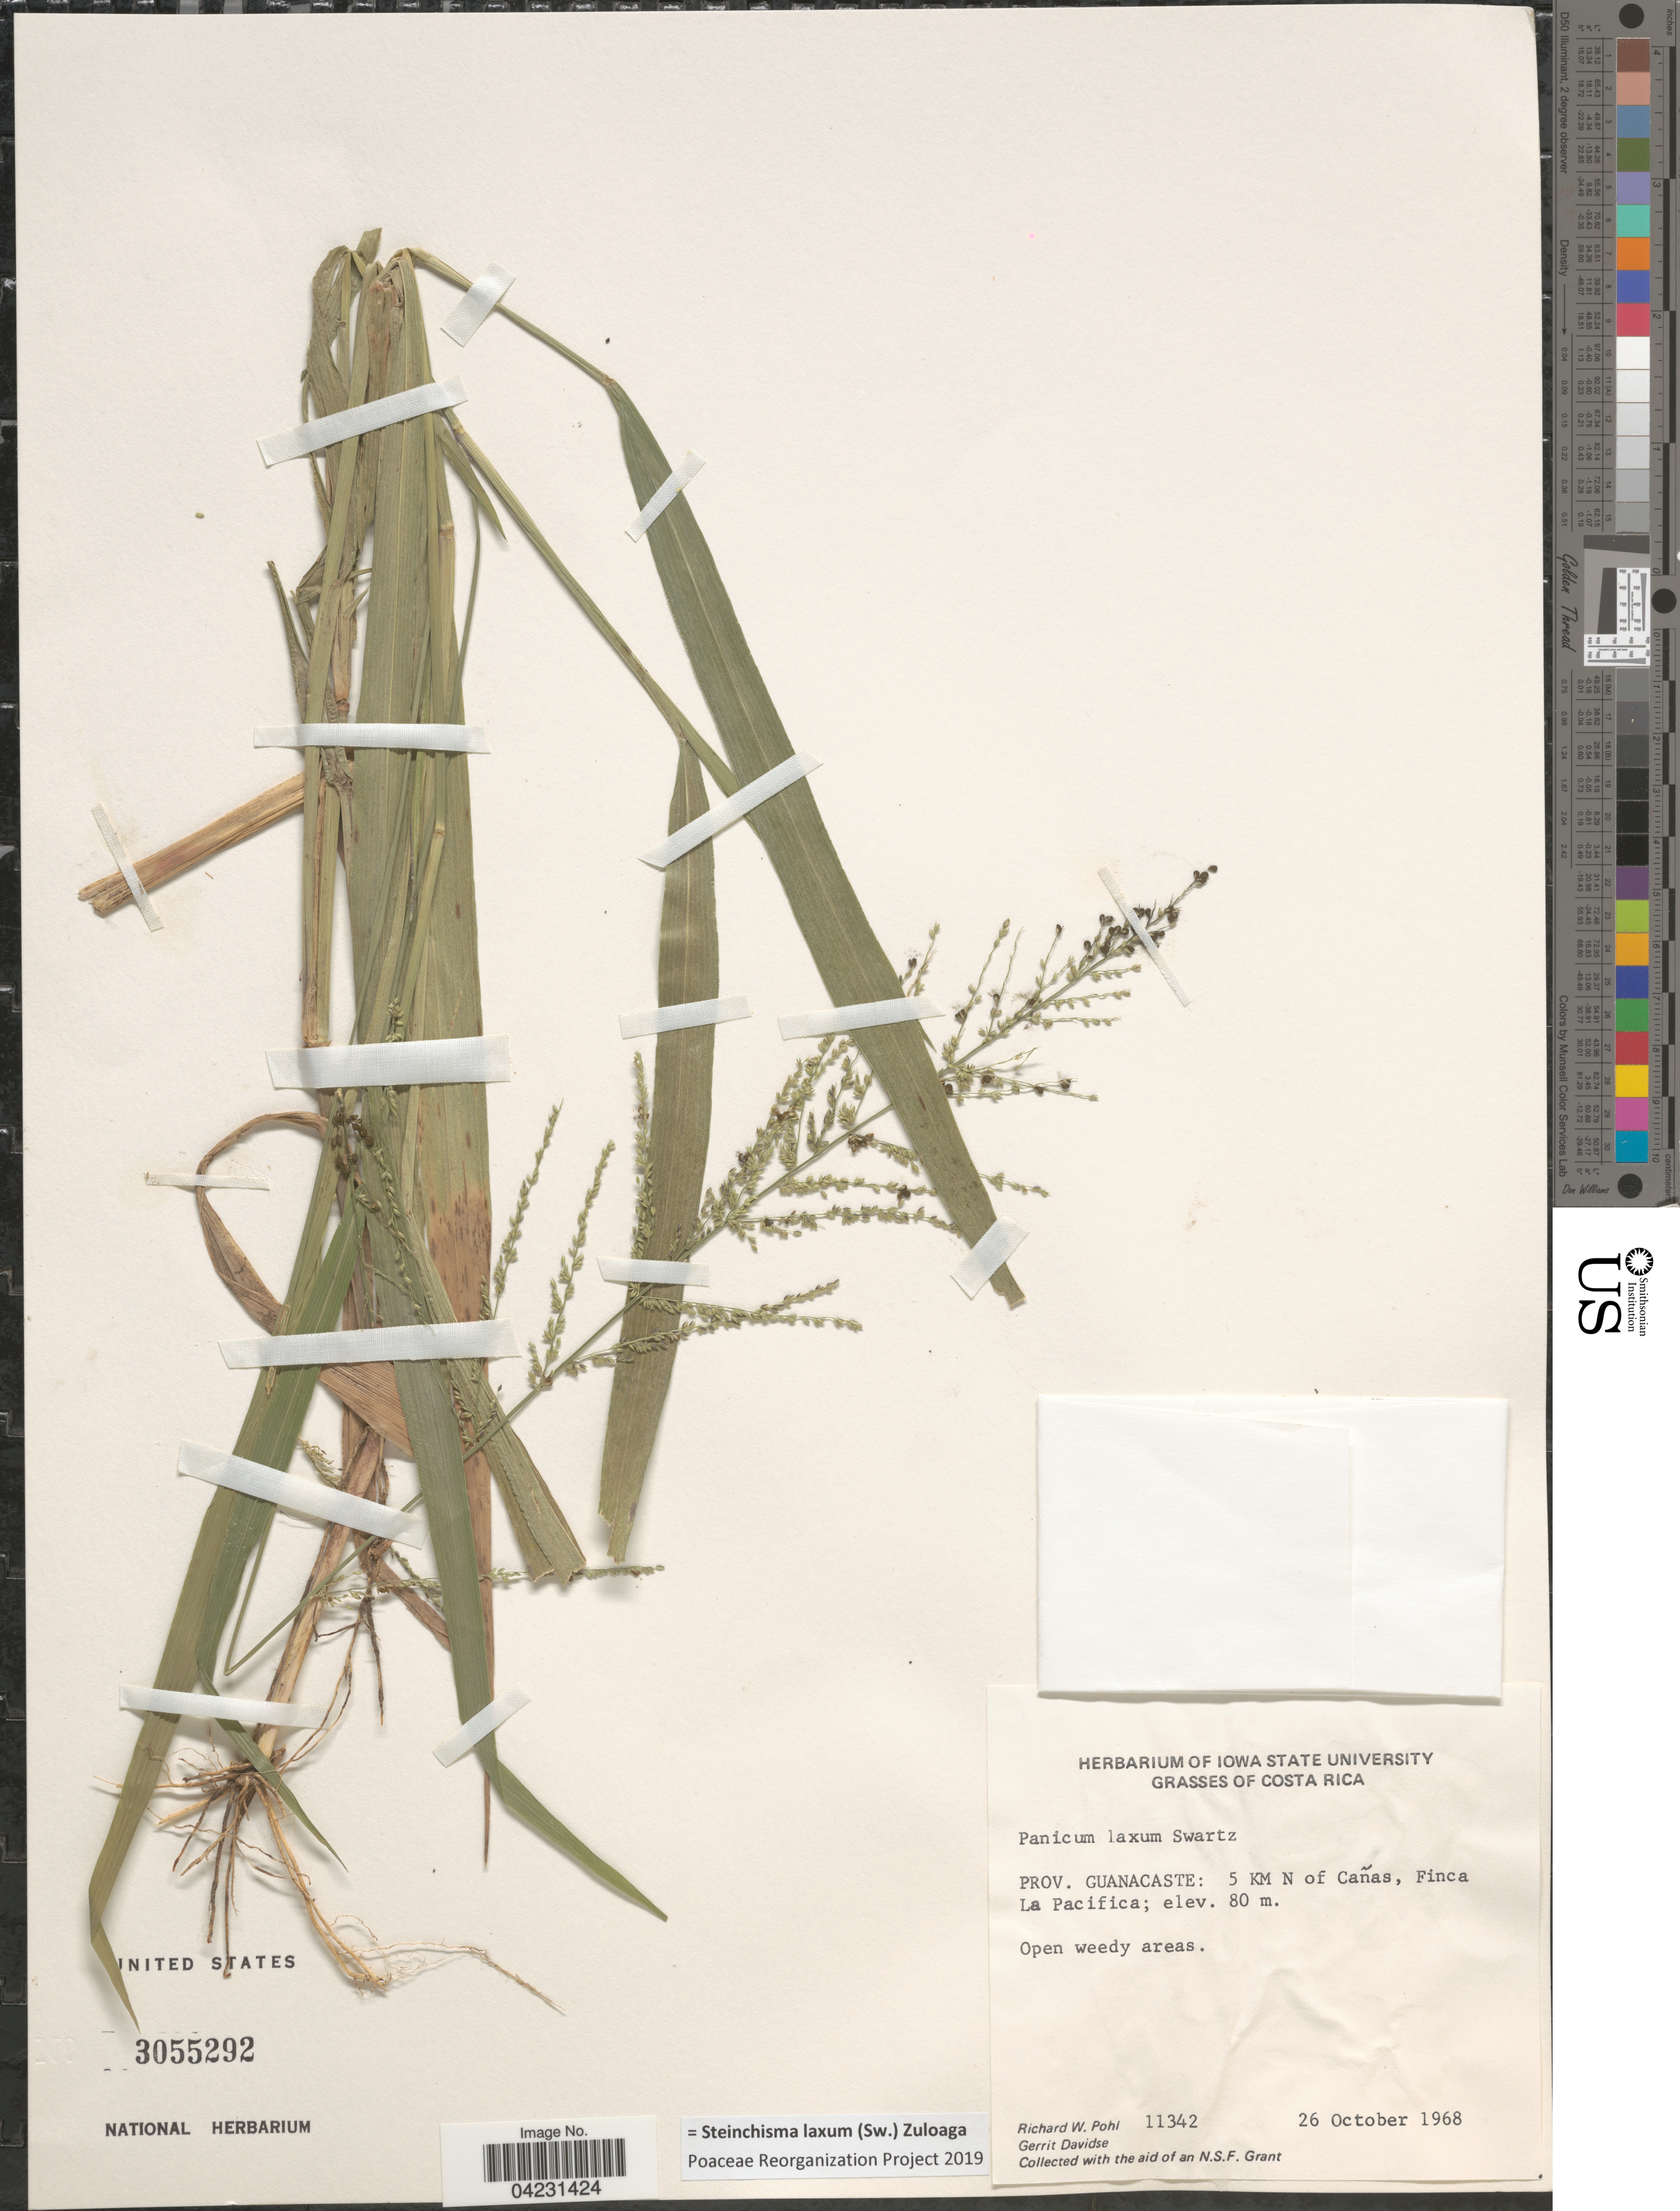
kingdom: Plantae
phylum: Tracheophyta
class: Liliopsida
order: Poales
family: Poaceae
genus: Steinchisma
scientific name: Steinchisma laxum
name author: (Sw.) Zuloaga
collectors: R. W. Pohl & G. Davidse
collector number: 11342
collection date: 1968-10-26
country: Costa Rica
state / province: Guanacaste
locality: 5 KM N of Cañas, Finca La Pacifica.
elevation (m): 80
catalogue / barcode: US 3055292